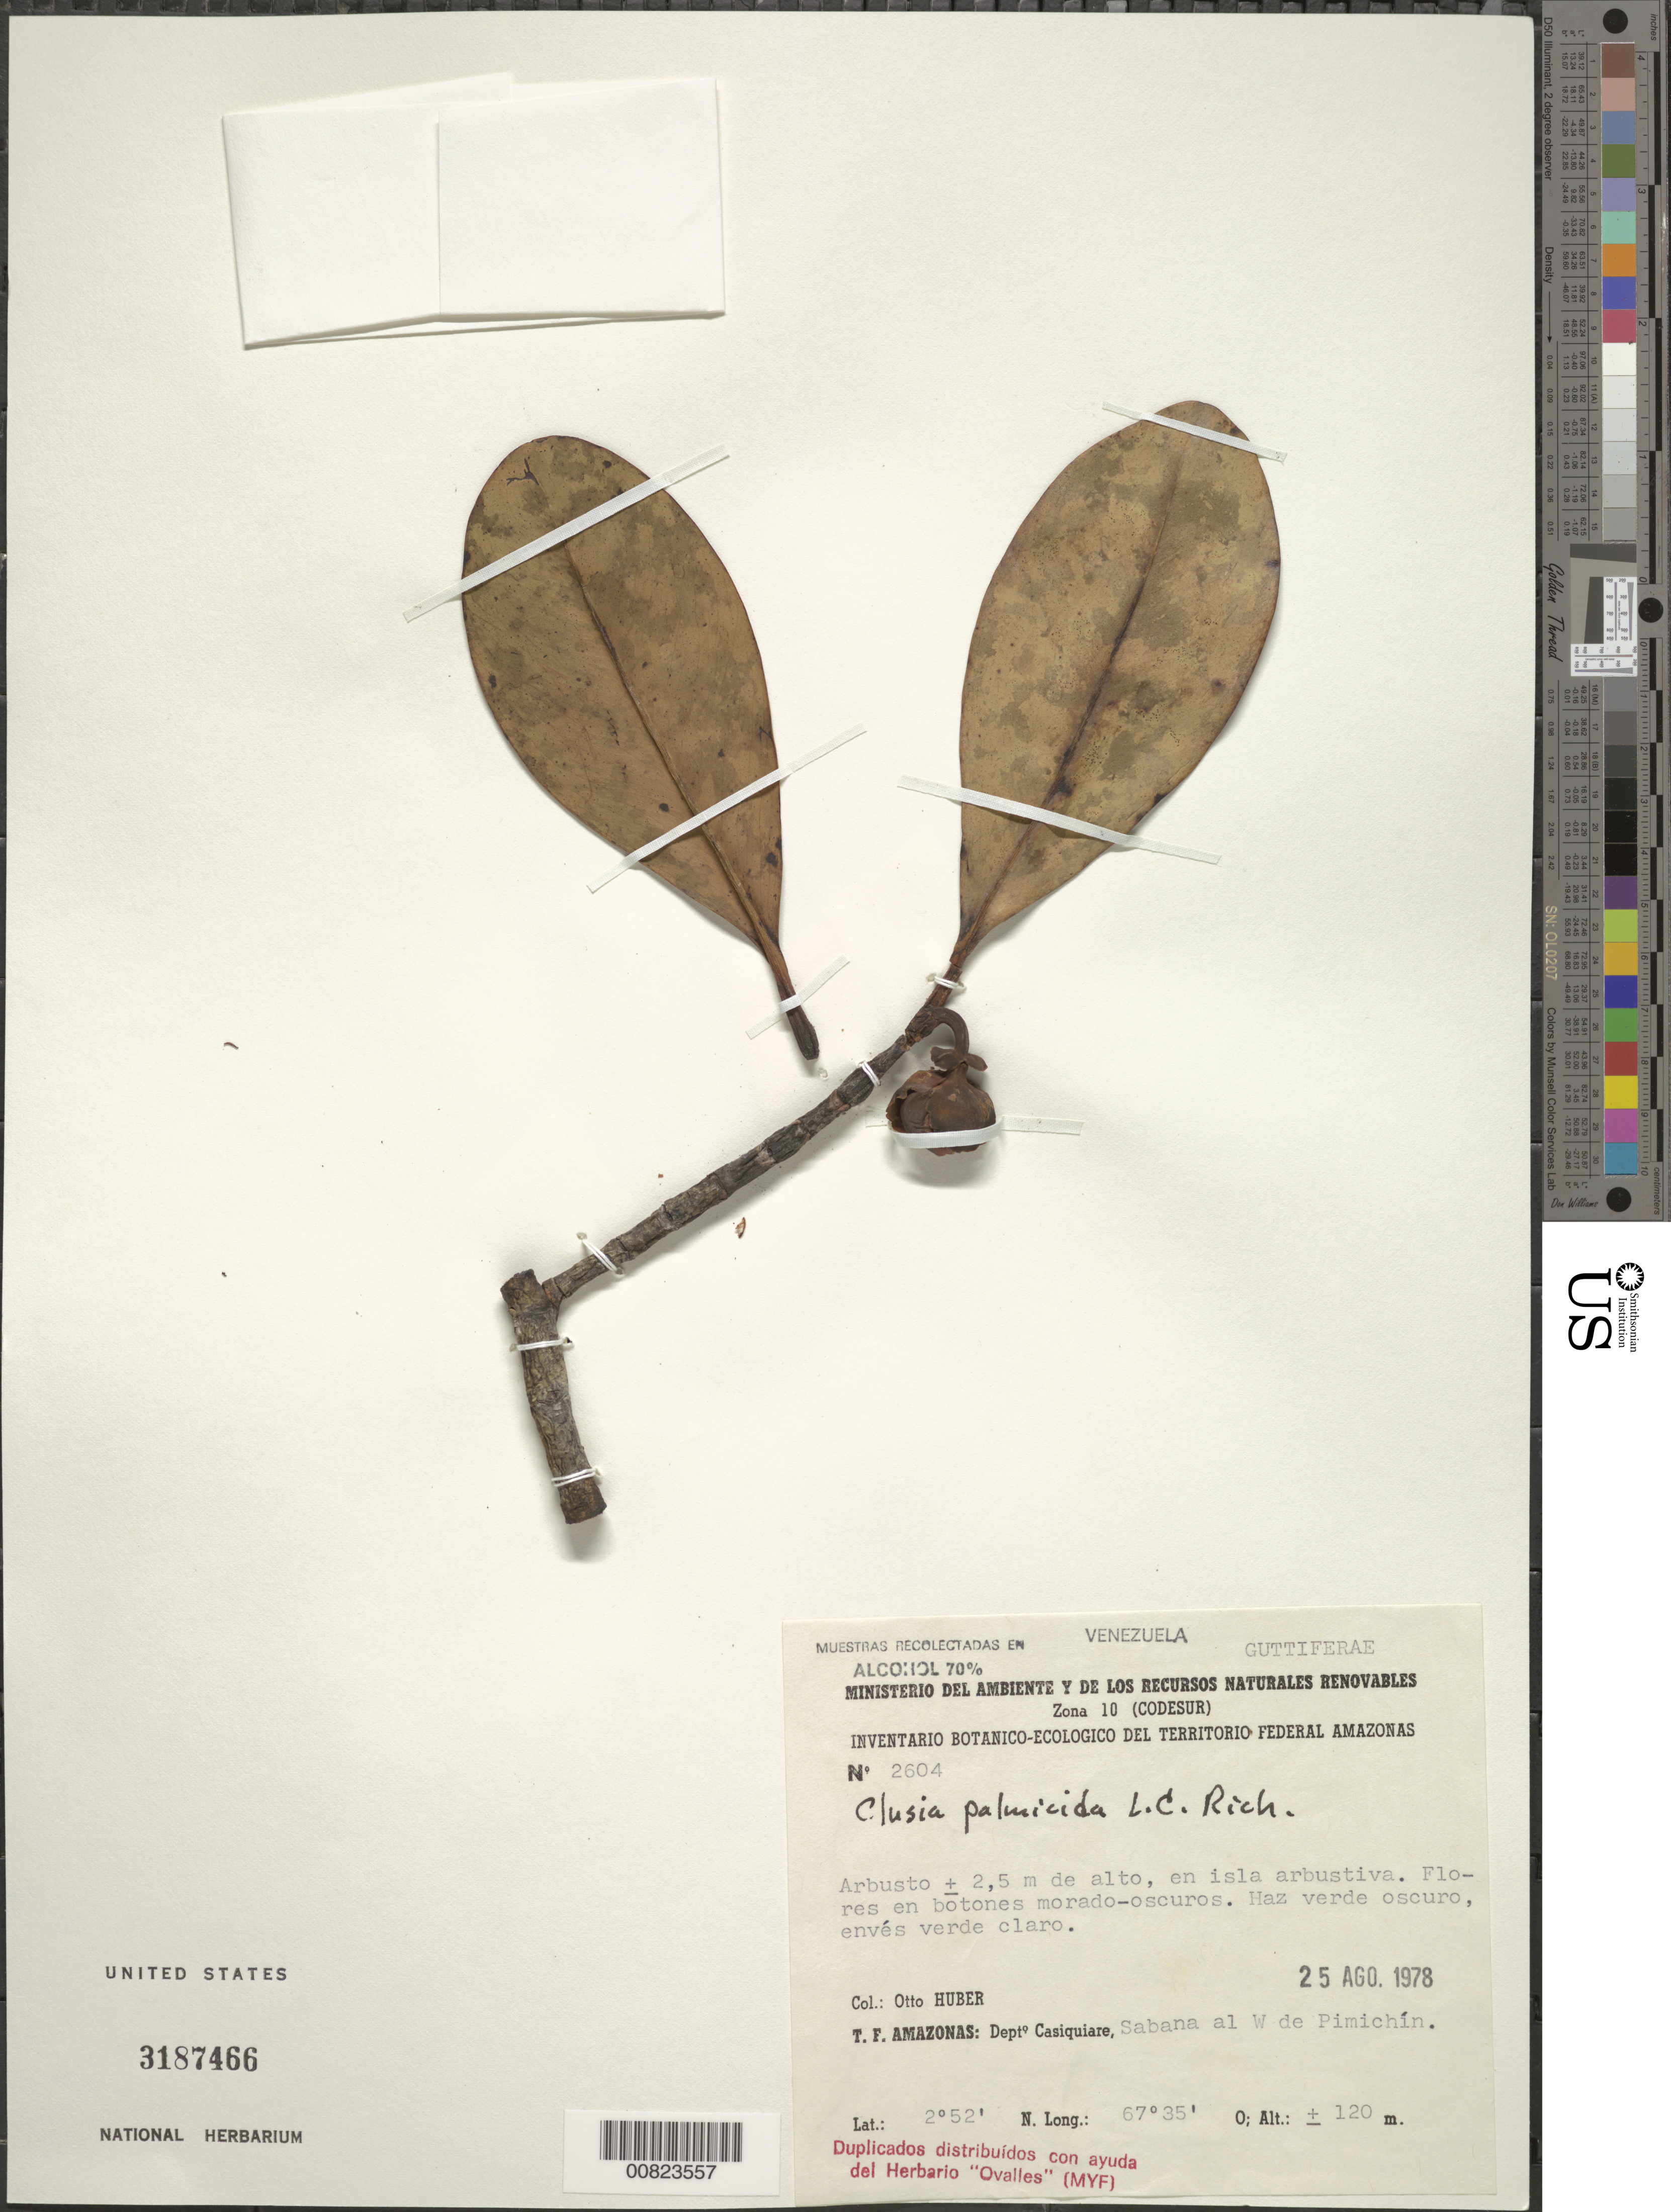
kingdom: Plantae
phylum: Tracheophyta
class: Magnoliopsida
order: Malpighiales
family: Clusiaceae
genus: Clusia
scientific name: Clusia palmicida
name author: Rich.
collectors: O. Huber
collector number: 2604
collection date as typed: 25-Aug-78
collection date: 1978-08-25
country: Venezuela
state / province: Amazonas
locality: Pimichin, al W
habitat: Savanna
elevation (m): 120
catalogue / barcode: US 3187466